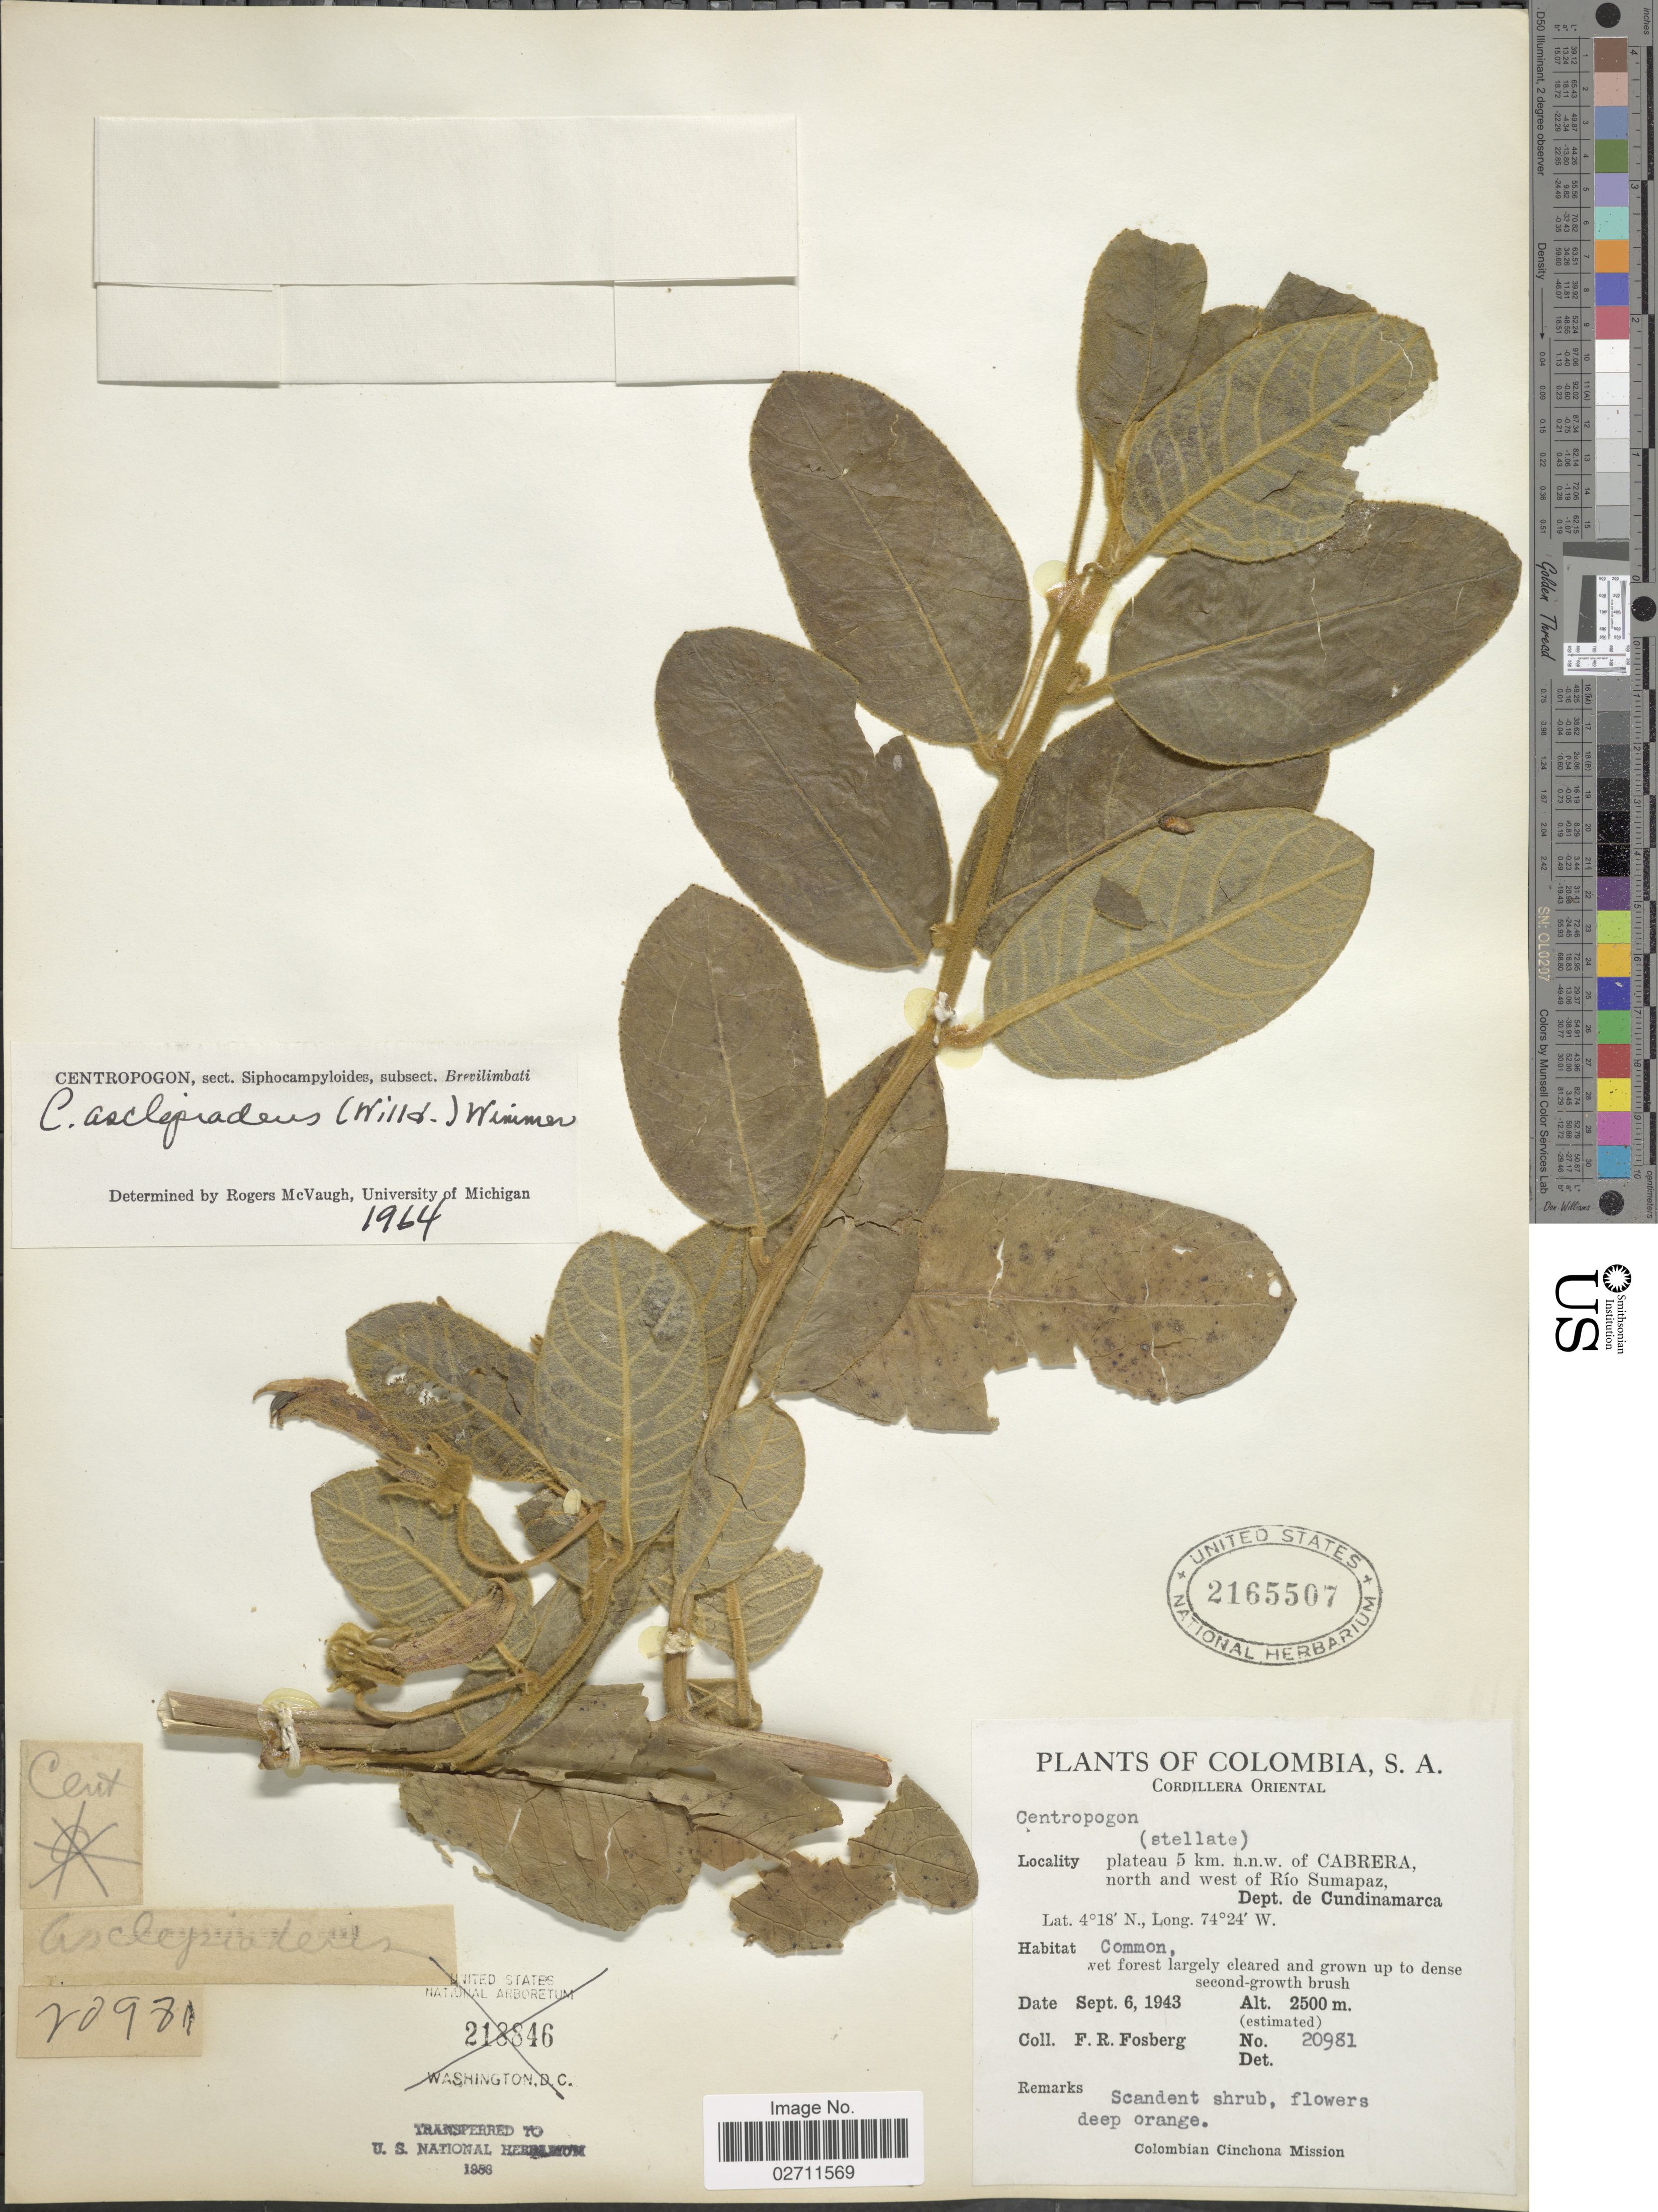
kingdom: Plantae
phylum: Tracheophyta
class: Magnoliopsida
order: Asterales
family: Campanulaceae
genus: Centropogon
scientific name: Centropogon asclepiadeus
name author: (Willd. ex Schult.) E. Wimm.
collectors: F. R. Fosberg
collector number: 20981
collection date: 1943-09-06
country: Colombia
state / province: Cundinamarca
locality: S. A. Cordillera Oriental. Plateau 5 km. n.n.w. of Cabrera, north and west of Rio Sumapaz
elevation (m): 2500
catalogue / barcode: US 2165507